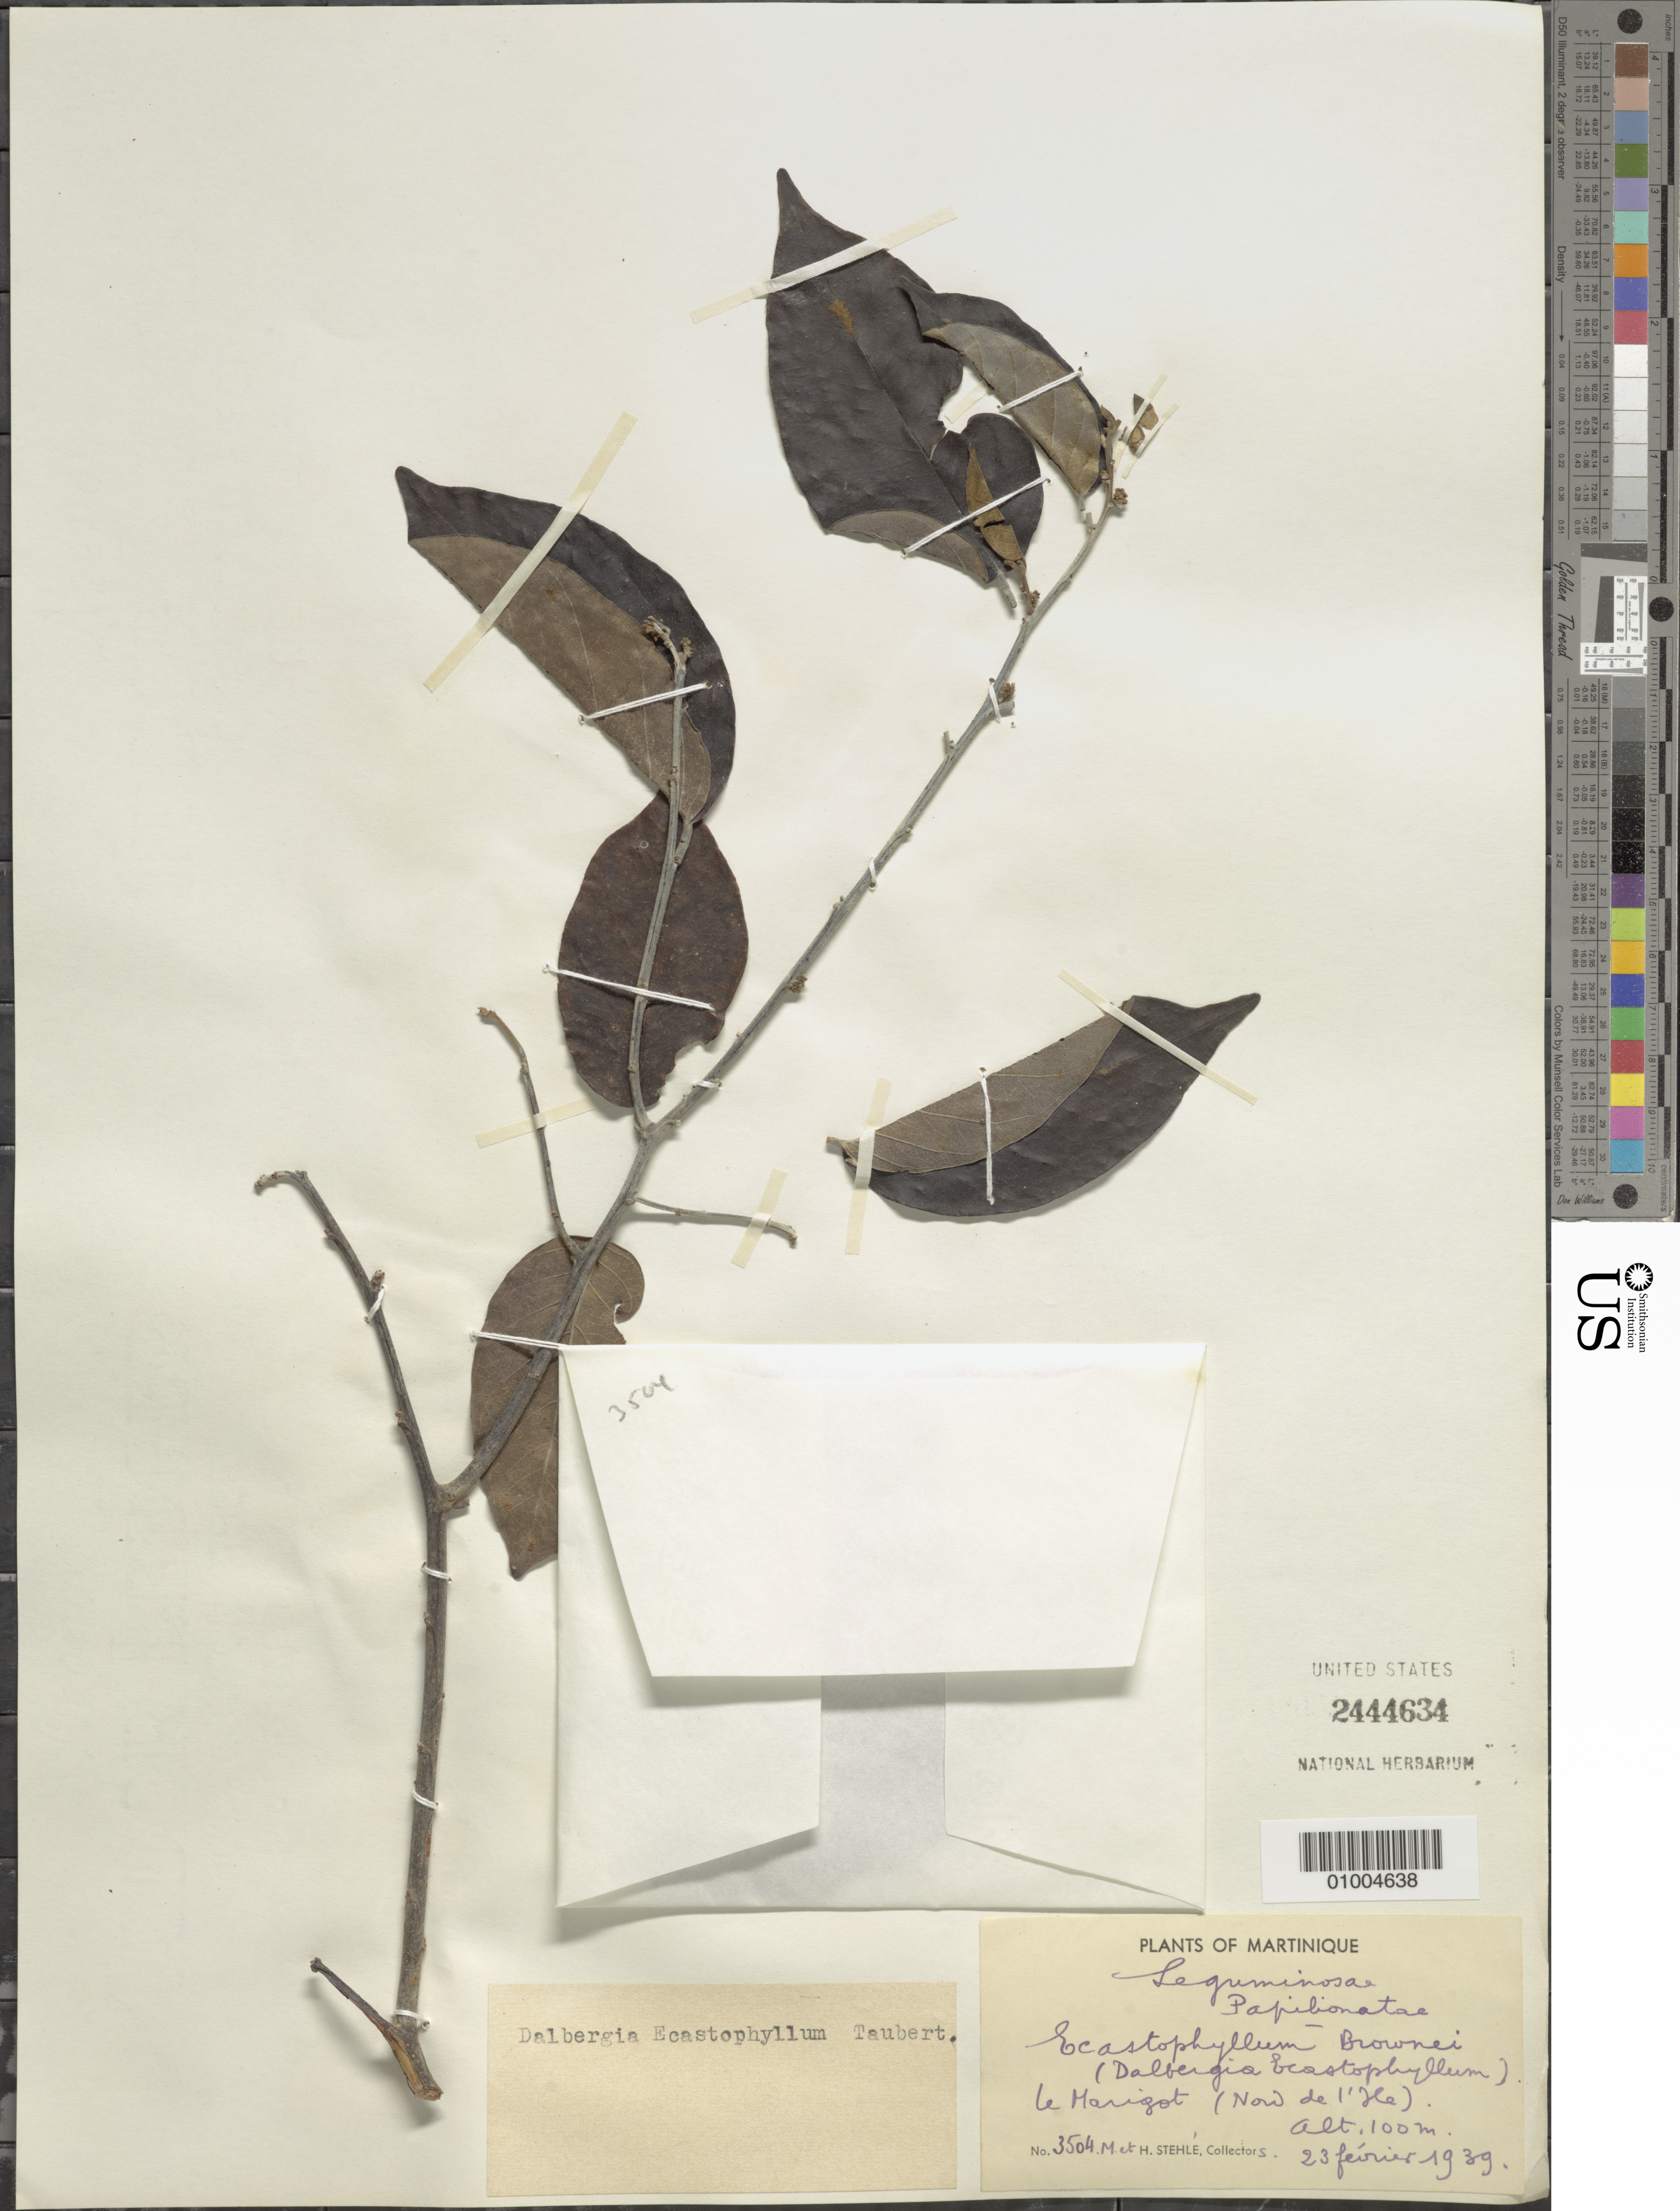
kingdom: Plantae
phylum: Tracheophyta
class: Magnoliopsida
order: Fabales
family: Fabaceae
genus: Dalbergia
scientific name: Dalbergia ecastaphyllum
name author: (L.) Taub.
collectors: H. Stehlé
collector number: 3504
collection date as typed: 23 Feb 1939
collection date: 1939-02-23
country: Martinique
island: Martinique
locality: Le Marigot(now de L'he)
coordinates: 0 N, 0 E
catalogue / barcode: US 2444634